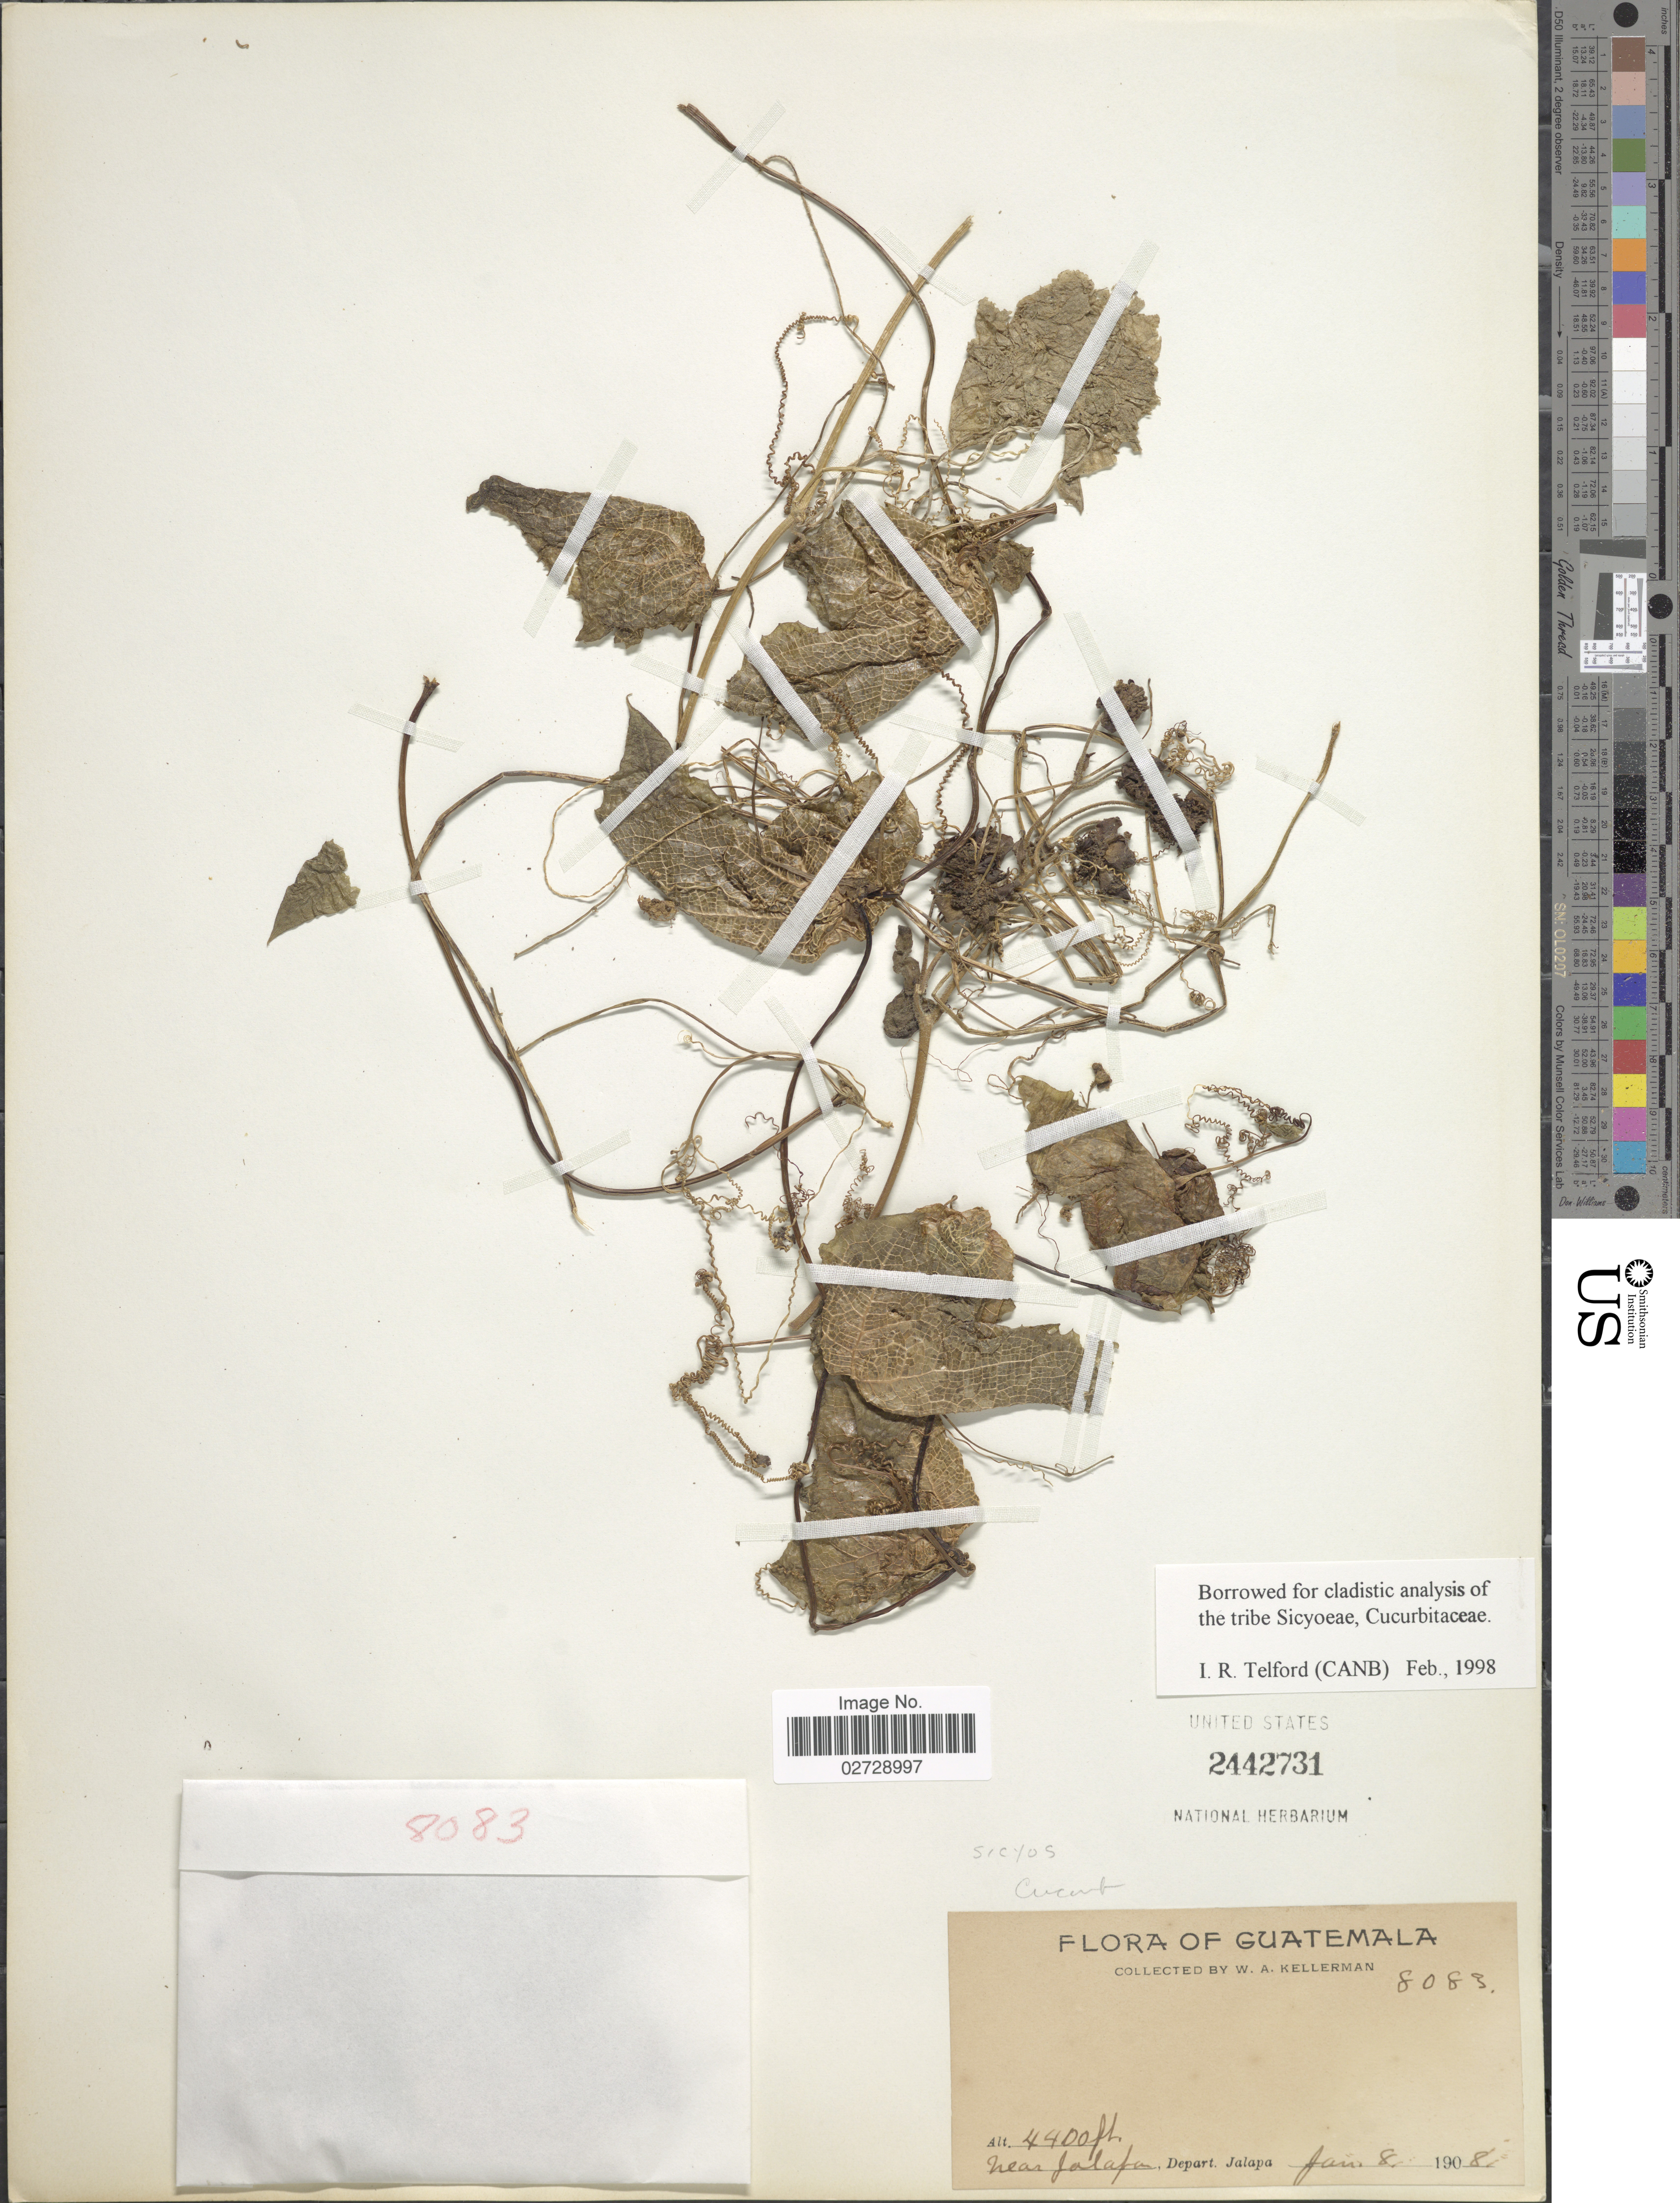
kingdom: Plantae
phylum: Tracheophyta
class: Magnoliopsida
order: Cucurbitales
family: Cucurbitaceae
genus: Sicyos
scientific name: Sicyos sp.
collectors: W. Kellerman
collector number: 8083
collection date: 1908-01-08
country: Guatemala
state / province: Jalapa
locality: Near Jalapa, Depart. Jalapa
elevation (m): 1341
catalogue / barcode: US 2442731